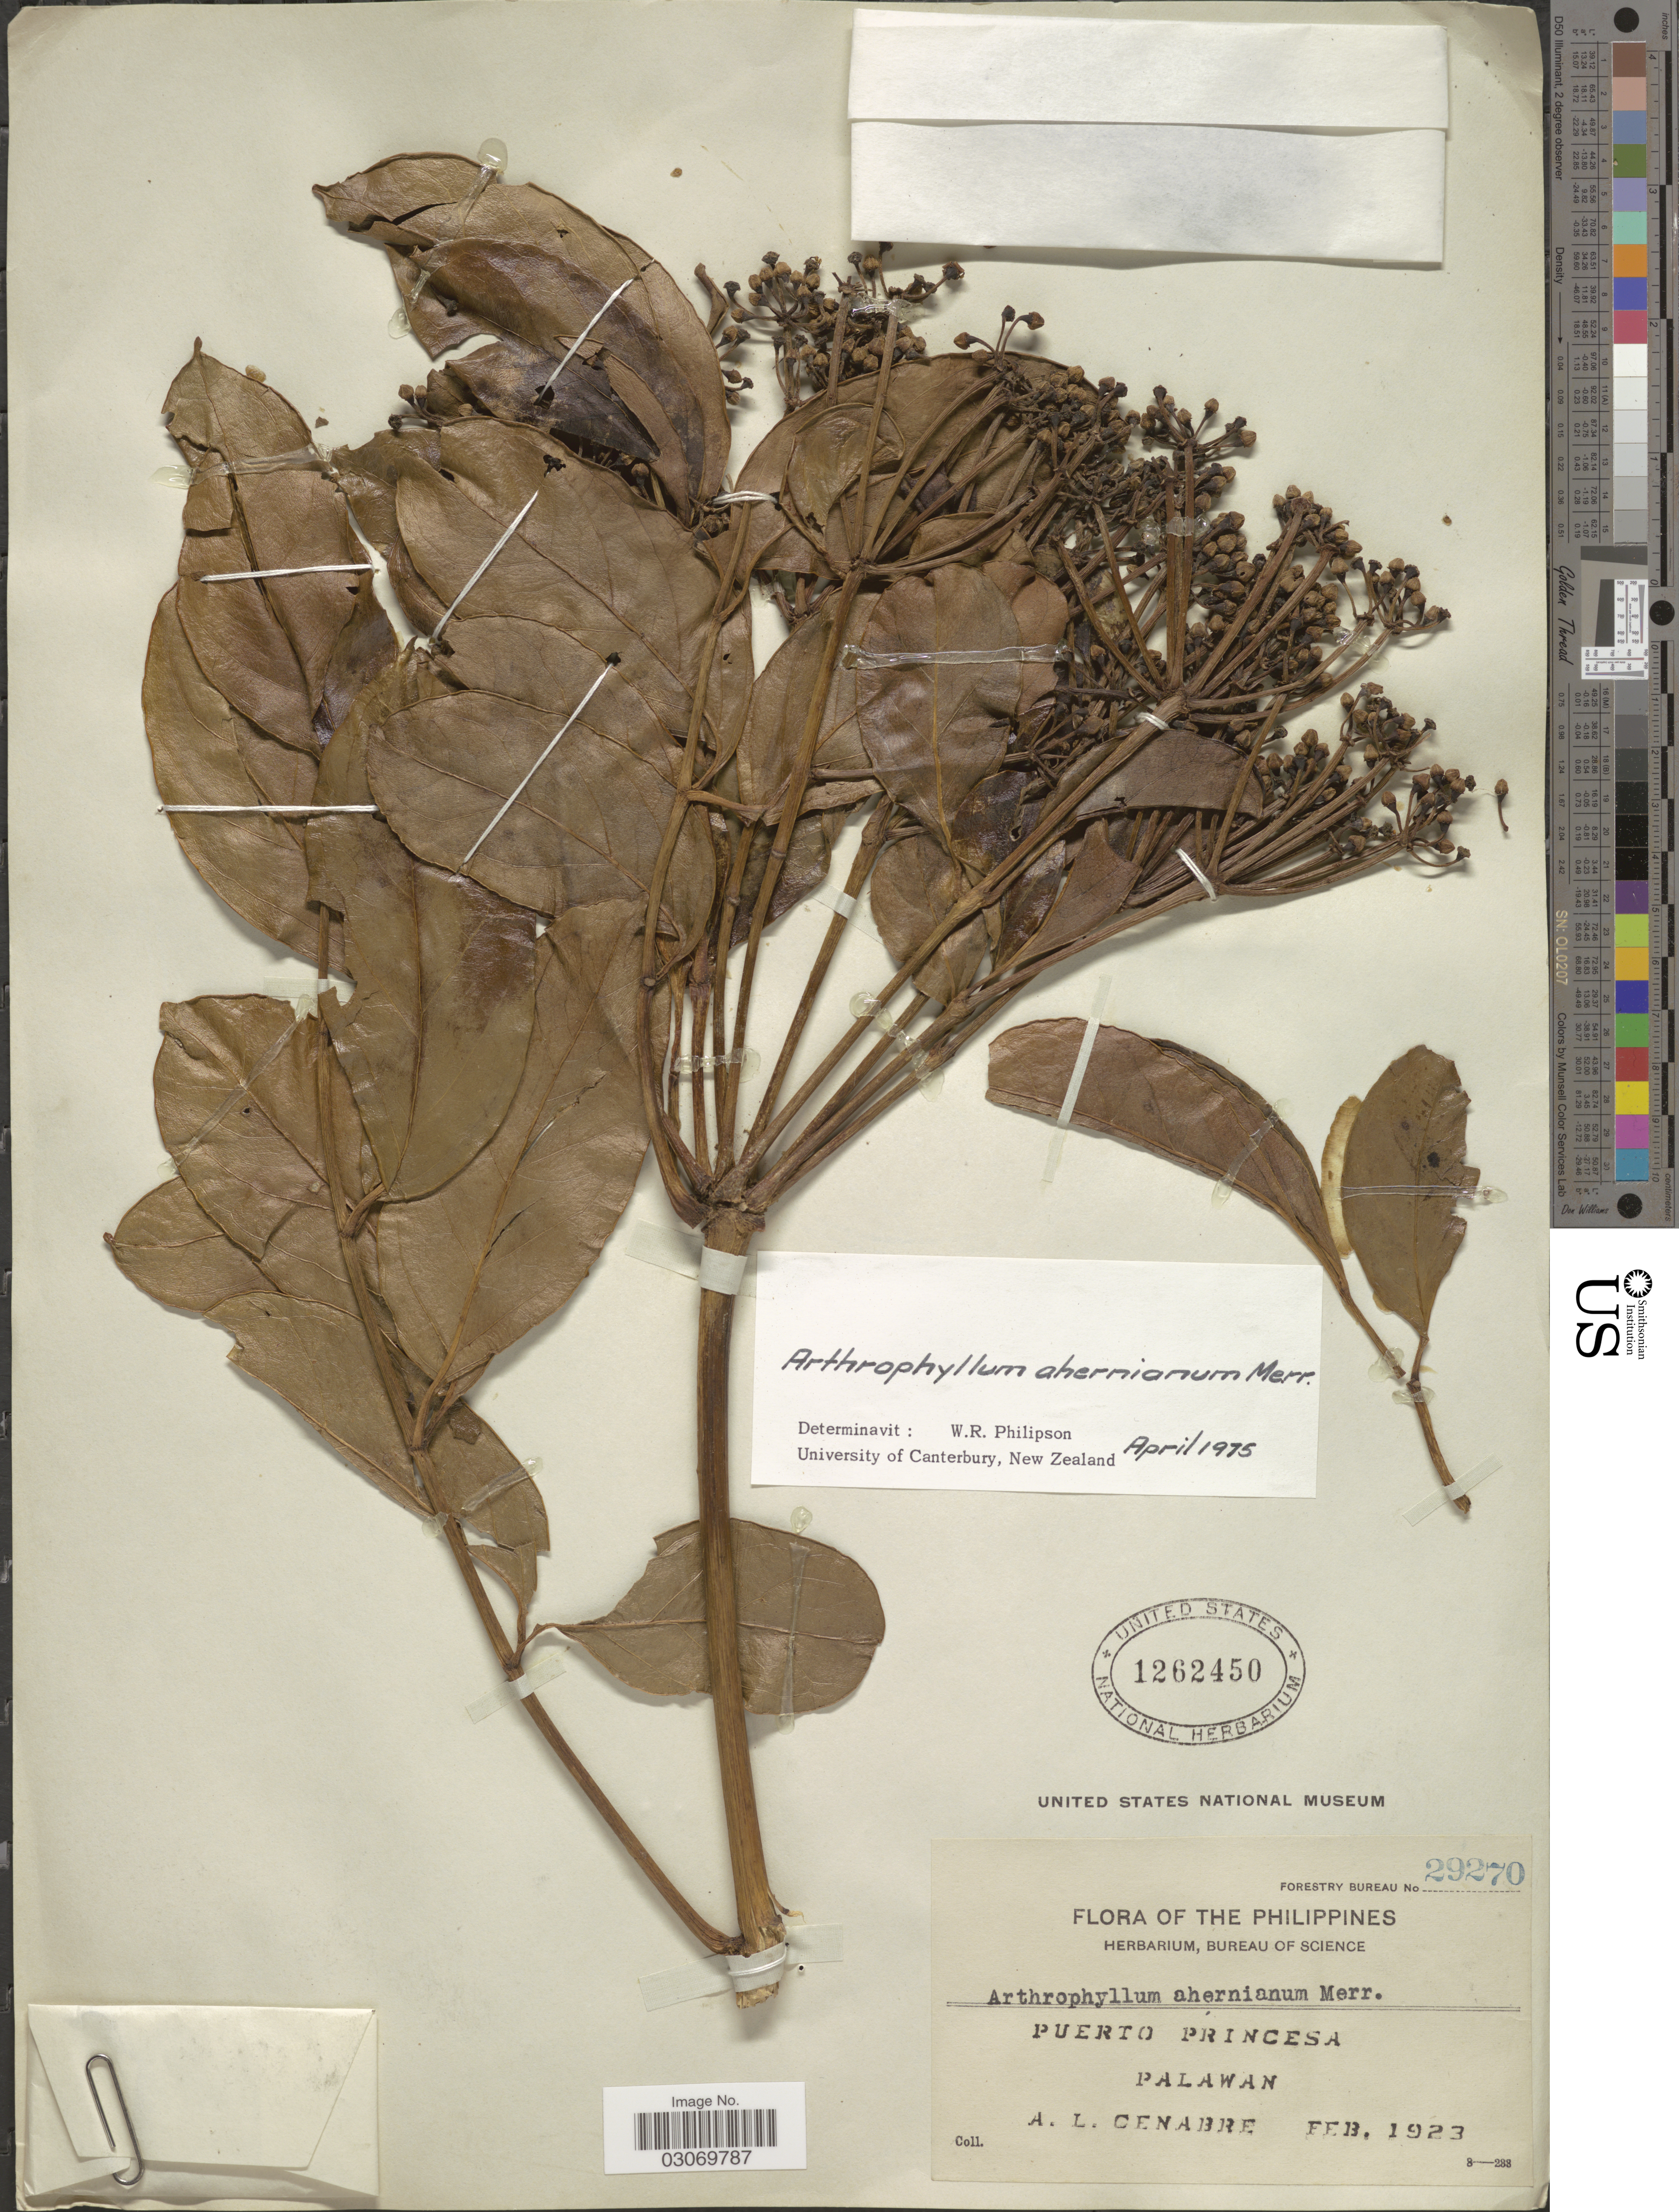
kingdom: Plantae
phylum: Tracheophyta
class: Magnoliopsida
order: Apiales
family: Araliaceae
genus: Arthrophyllum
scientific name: Arthrophyllum ahernianum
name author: Merr.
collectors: A. Cenabre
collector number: Forestry Bureau 29270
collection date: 1923-02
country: Philippines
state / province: Mimaropa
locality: Puerto Princesa, Palawan.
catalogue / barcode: US 1262450